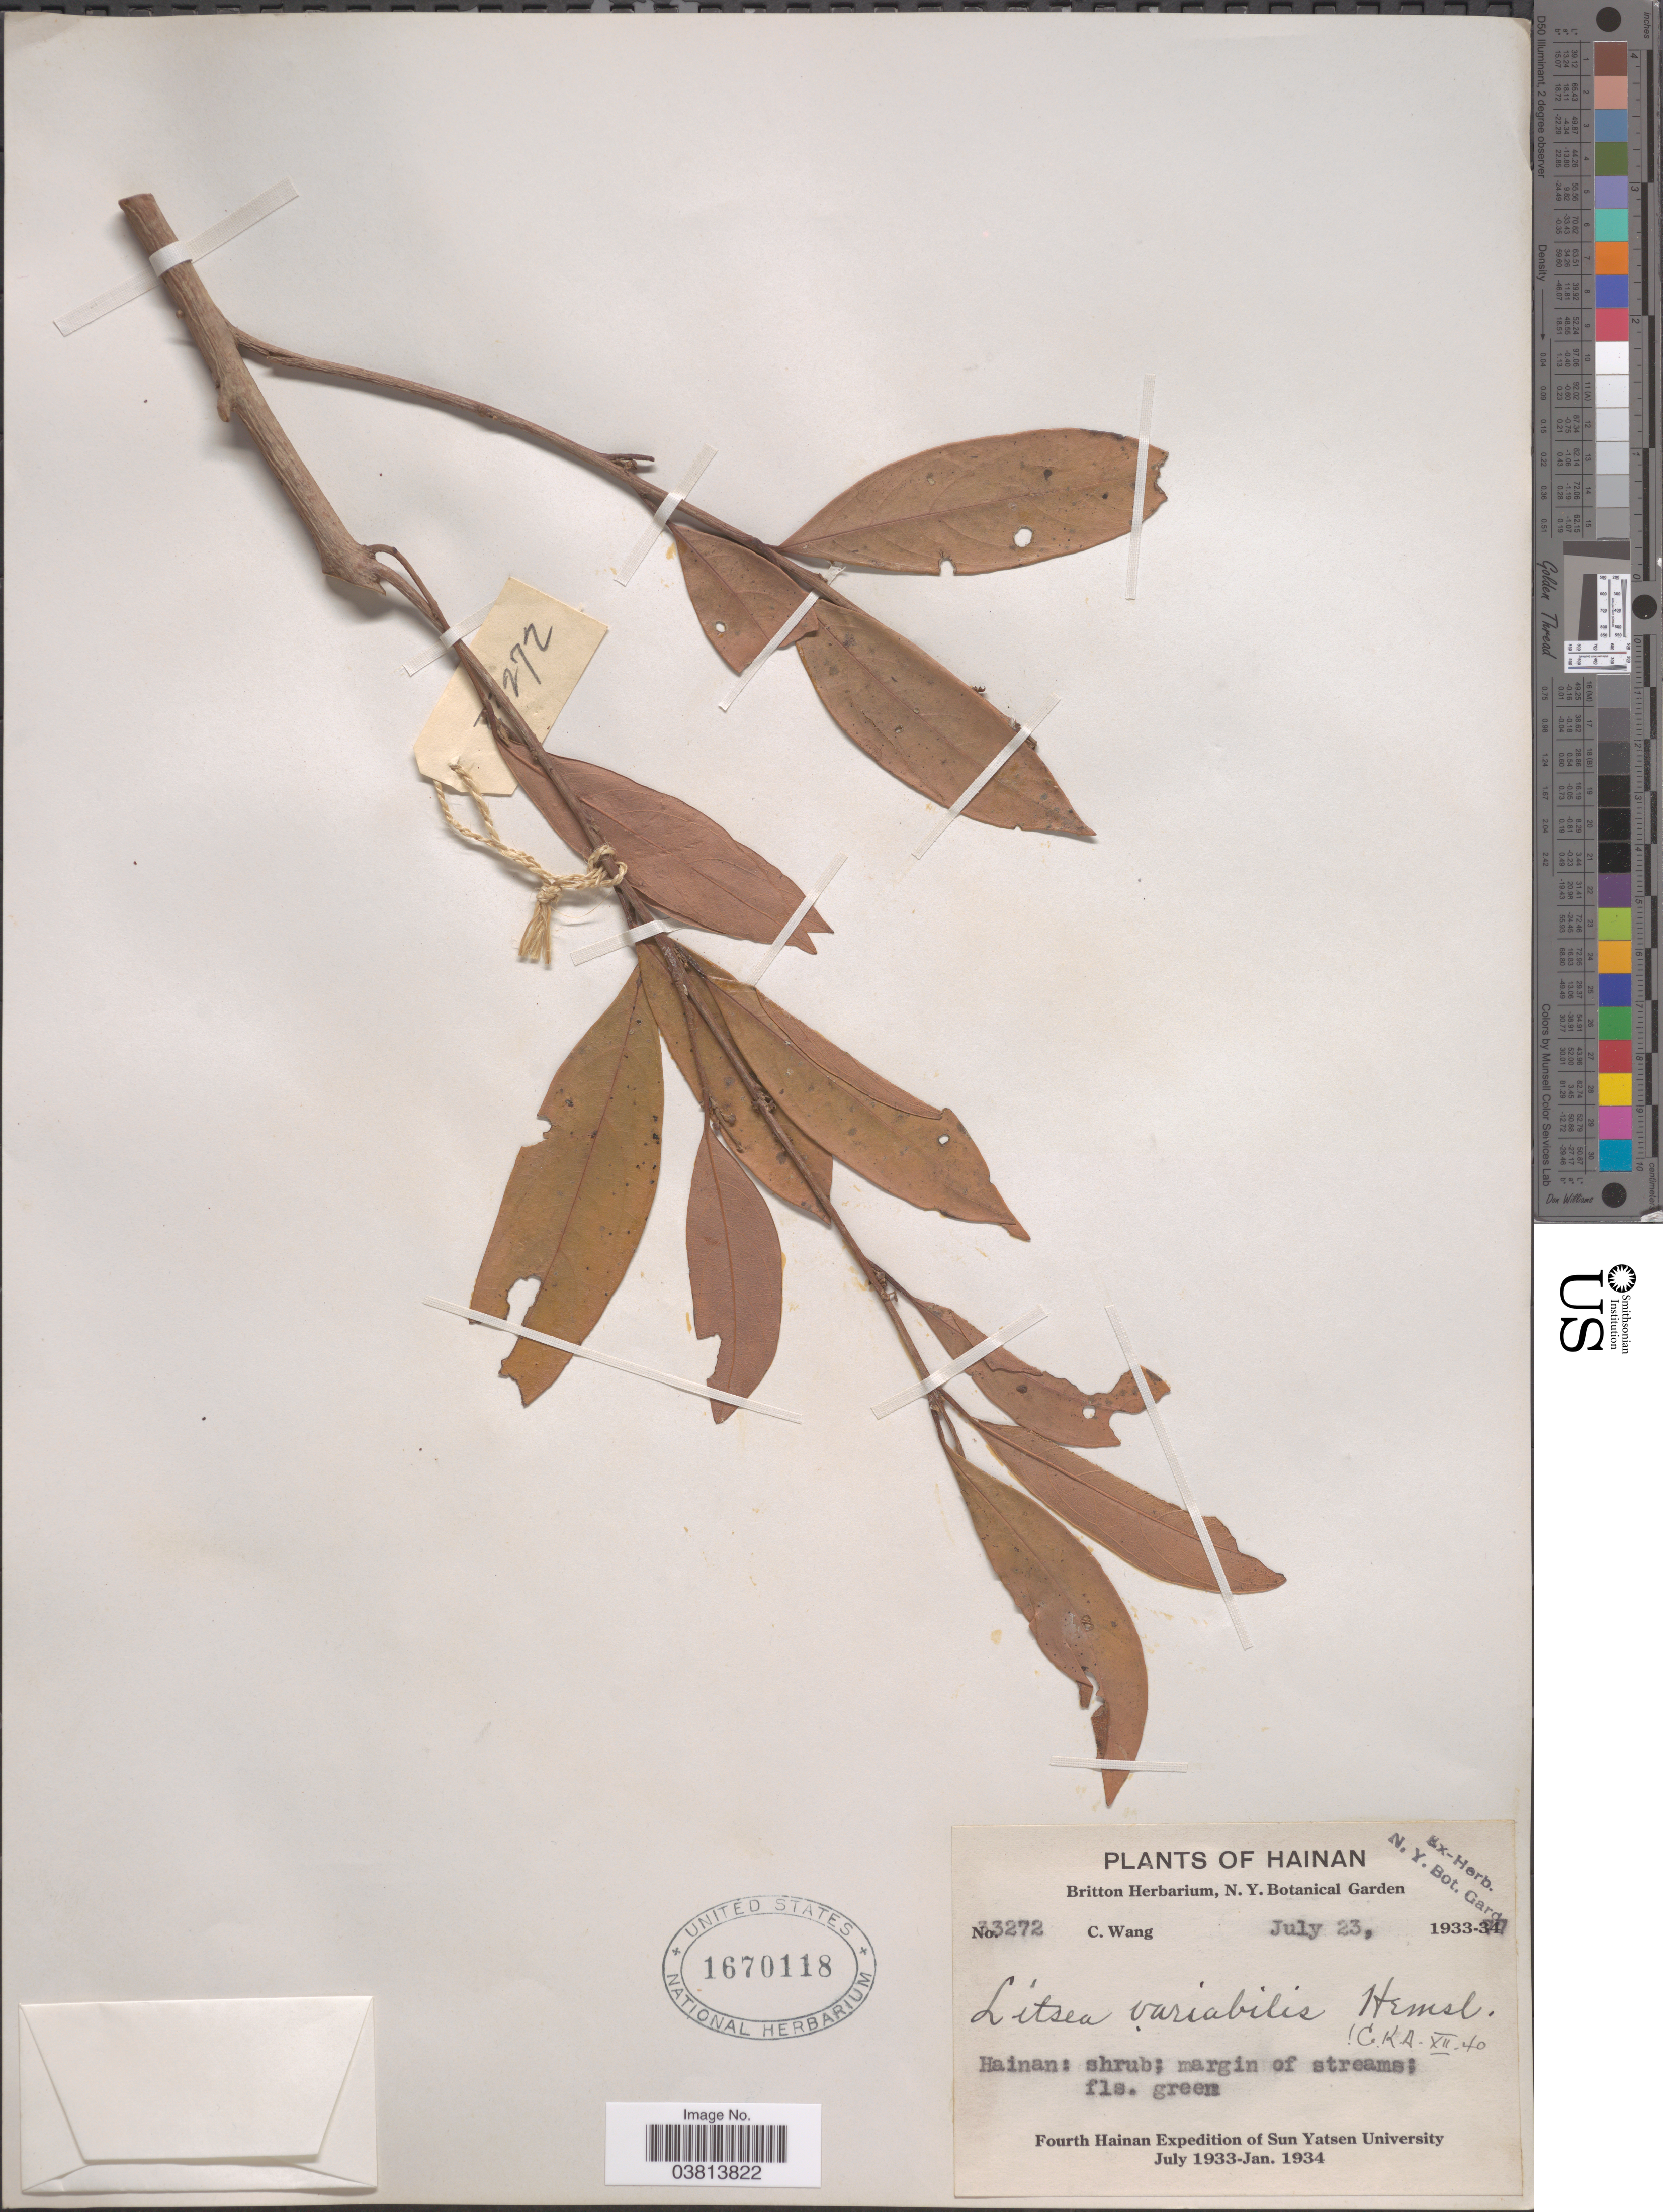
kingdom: Plantae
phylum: Tracheophyta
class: Magnoliopsida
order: Laurales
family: Lauraceae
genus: Litsea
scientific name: Litsea variabilis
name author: Hemsl.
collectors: C. Wang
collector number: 33272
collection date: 1933-07-23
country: China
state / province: Hainan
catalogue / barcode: US 1670118